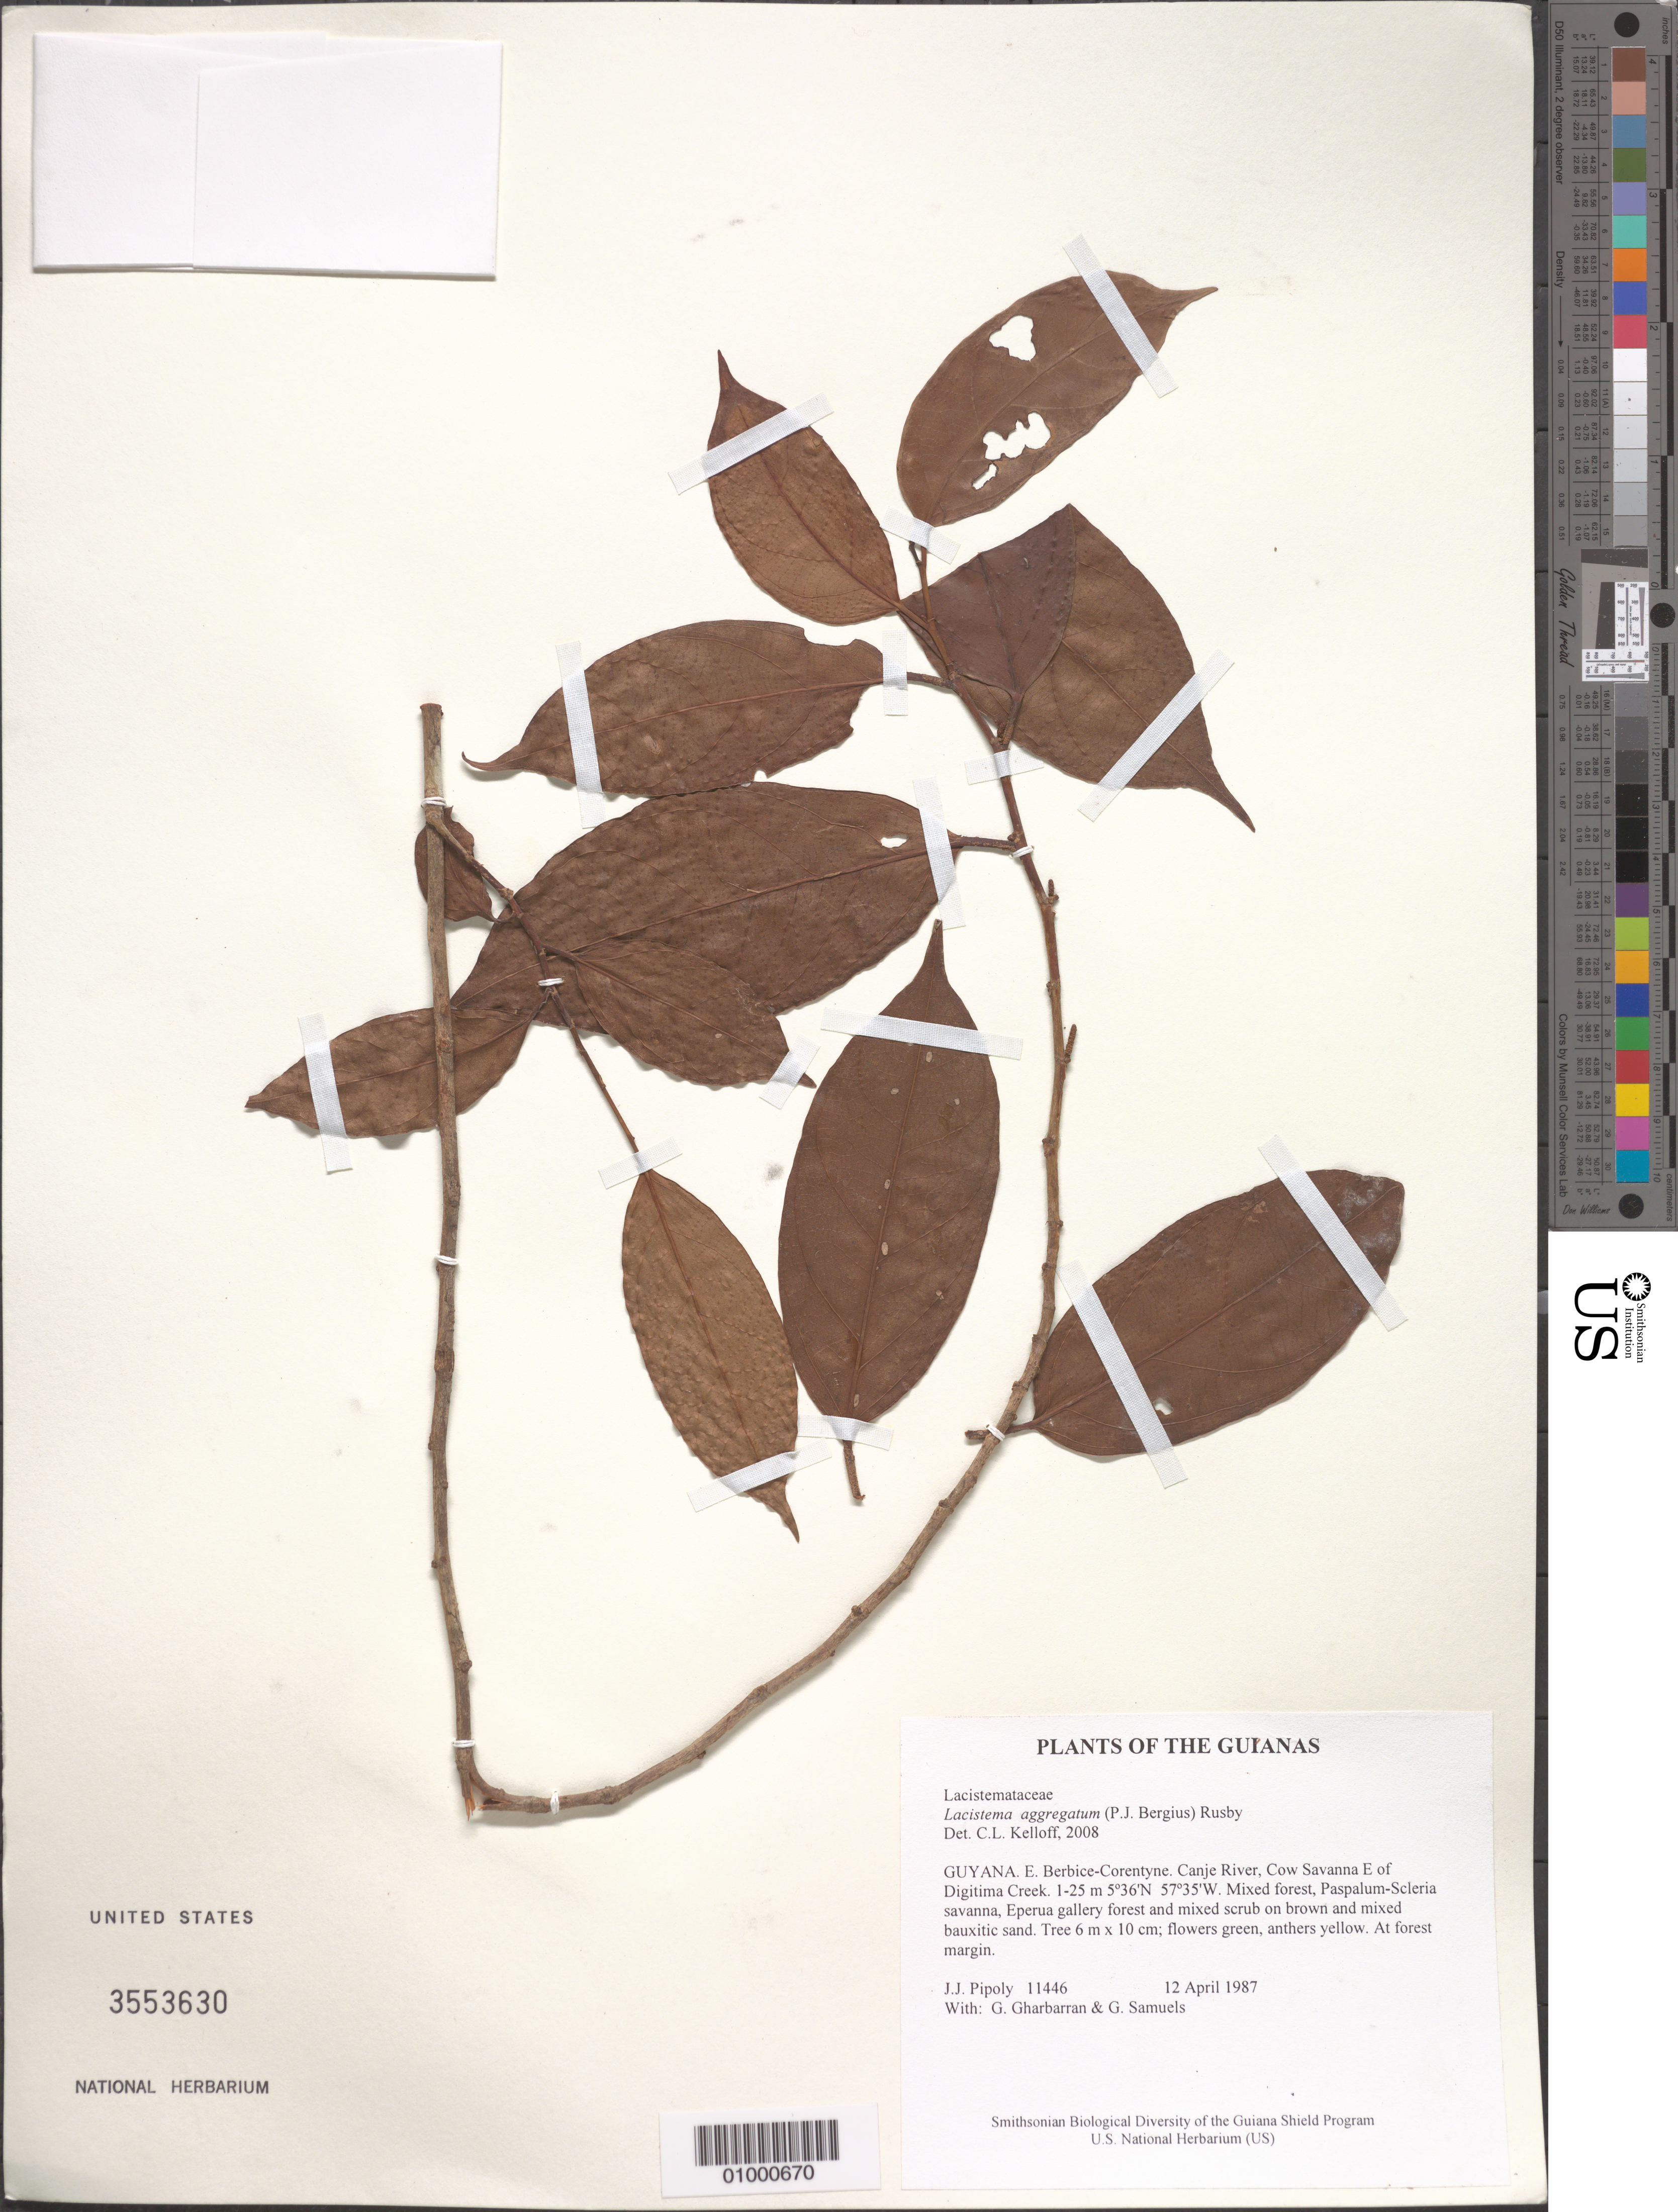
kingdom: Plantae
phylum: Tracheophyta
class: Magnoliopsida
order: Malpighiales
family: Lacistemataceae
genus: Lacistema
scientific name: Lacistema aggregatum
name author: (P.J. Bergius) Rusby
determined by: Kelloff, Carol L., (US), Smithsonian Institution - National Museum of Natural History (UNITED STATES)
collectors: J. J. Pipoly, G. Gharbarran & G. Samuels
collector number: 11446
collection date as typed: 12 April 1987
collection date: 1987-04-12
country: Guyana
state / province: E. Berbice-Corentyne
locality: Canje River, Cow Savanna E of Digitima Creek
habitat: Mixed forest, Paspalum-Scleria savanna, Eperua gallery forest and mixed scrub on brown and mixed bauxitic sand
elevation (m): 1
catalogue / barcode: US 3553630